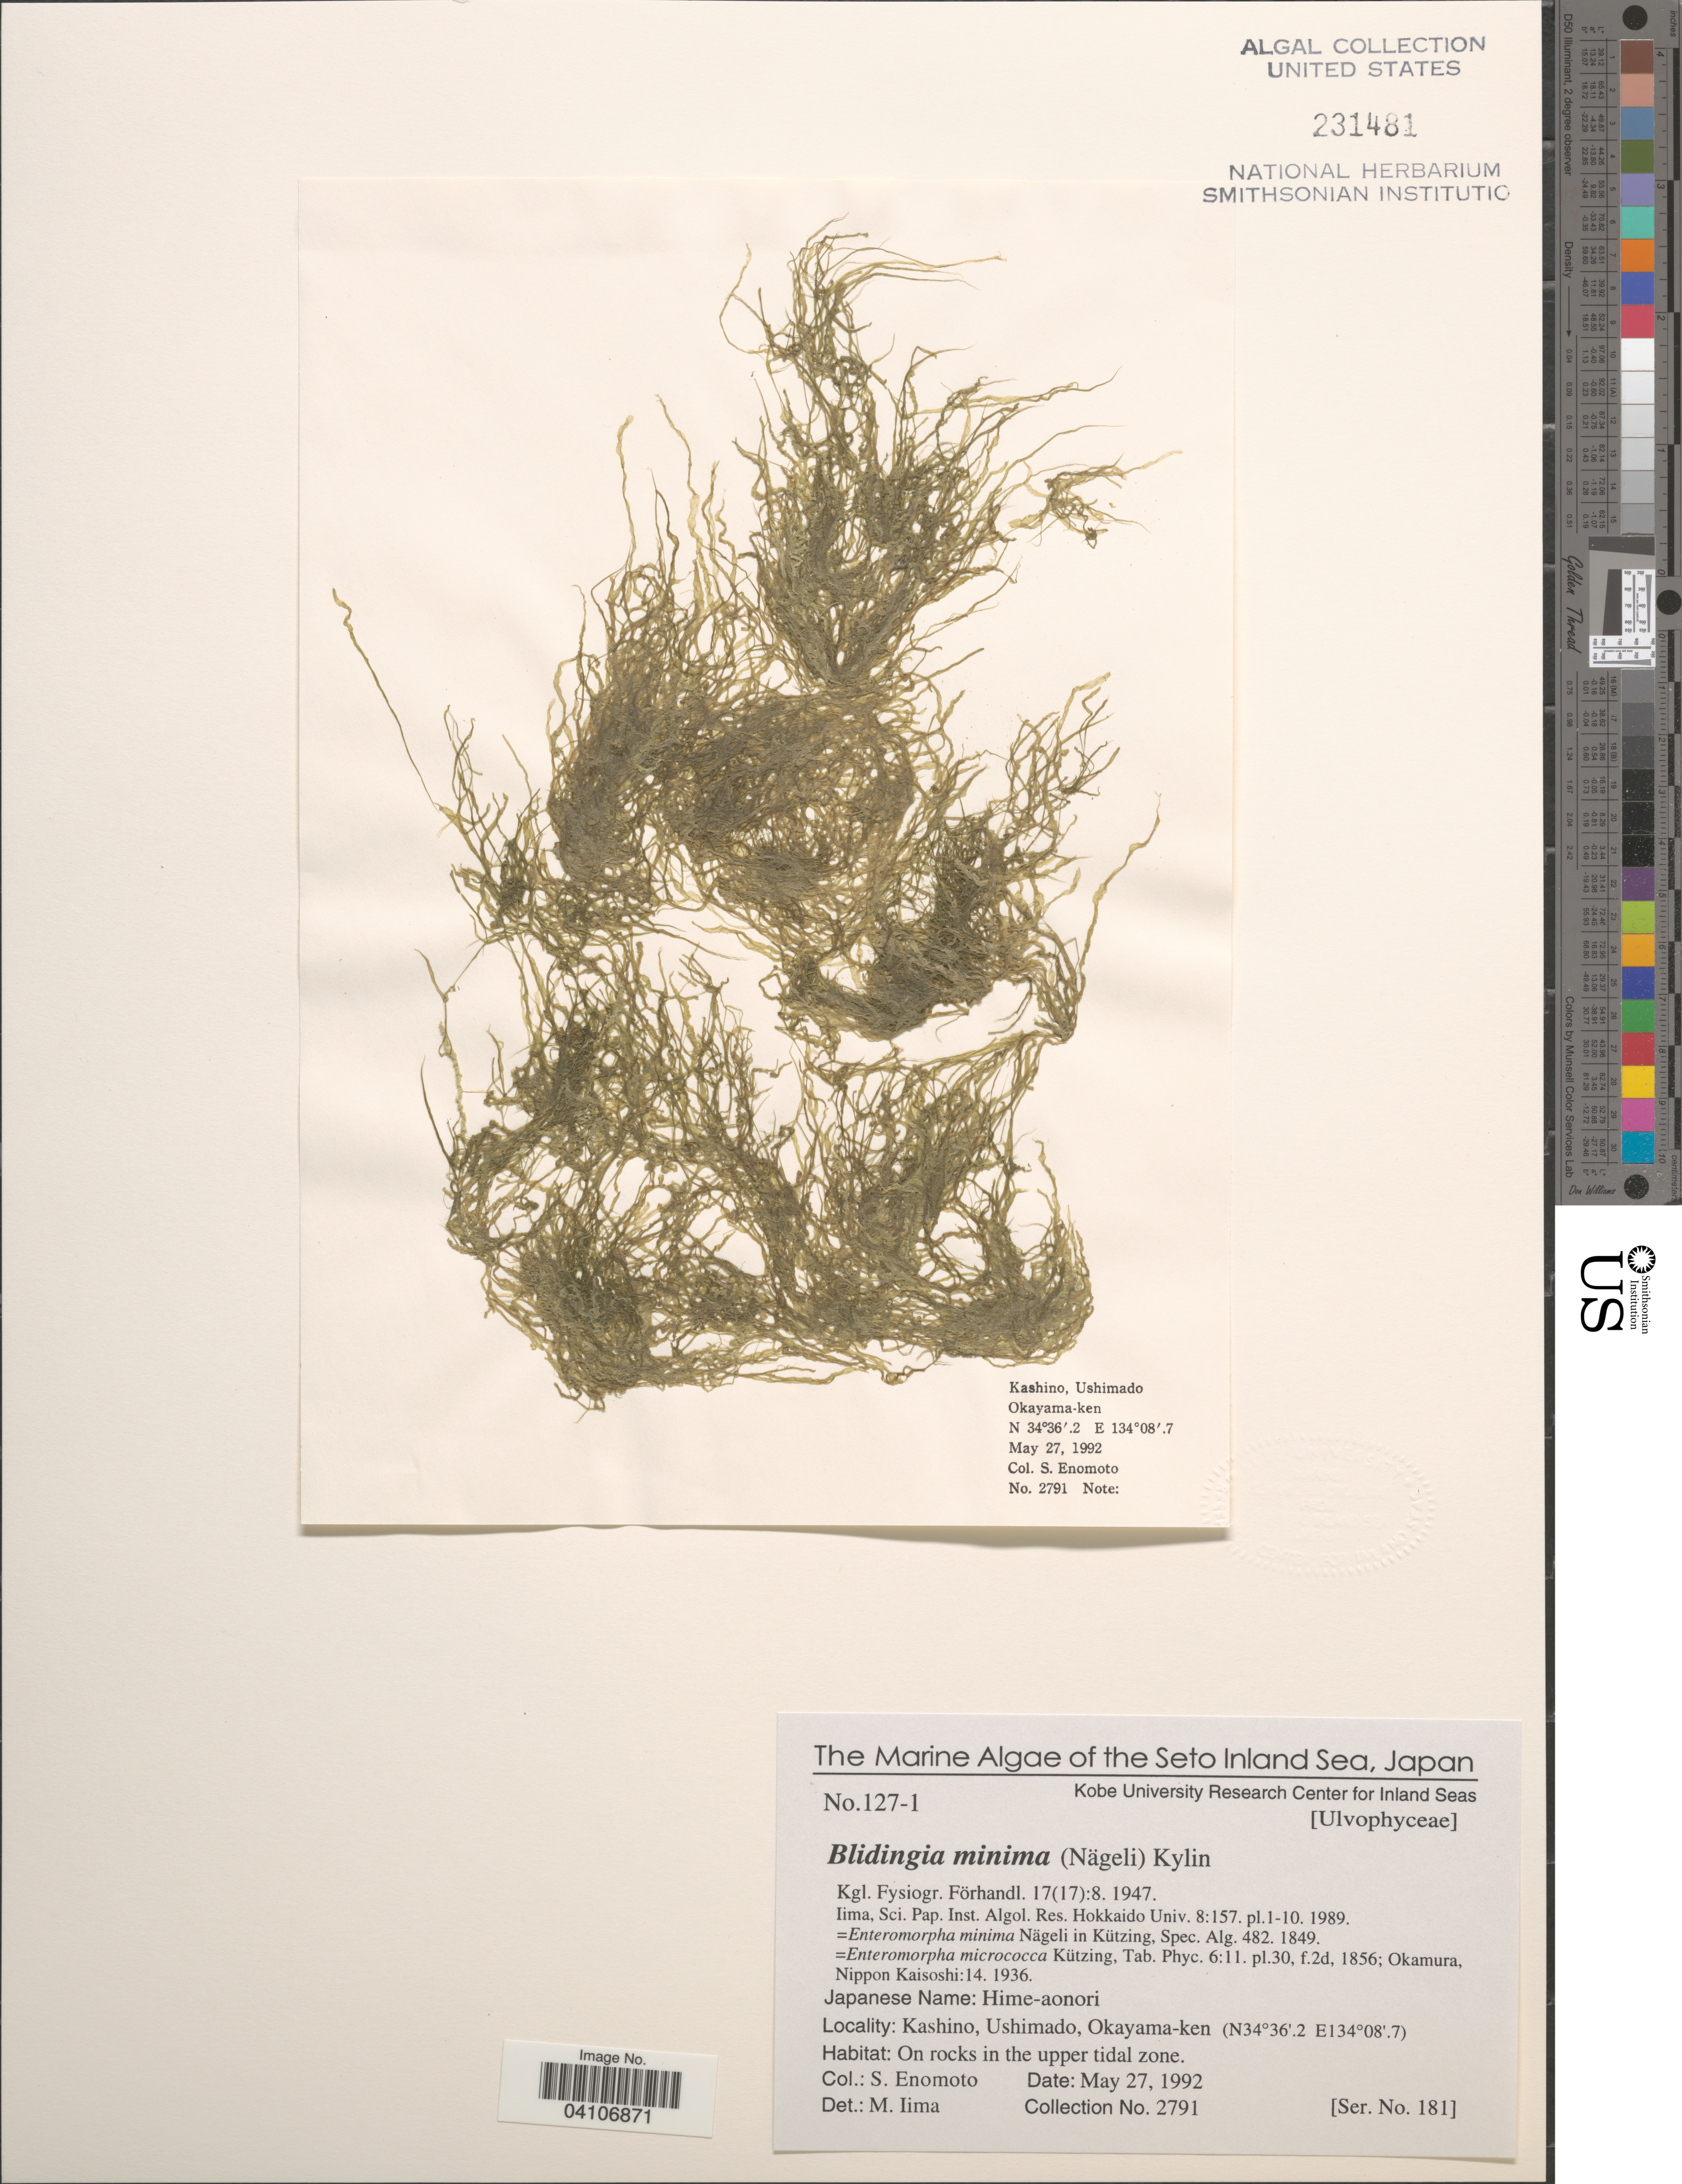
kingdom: Plantae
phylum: Chlorophyta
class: Ulvophyceae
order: Ulvales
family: Kornmanniaceae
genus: Blidingia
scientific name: Blidingia minima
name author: Nägeli ex Kütz.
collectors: S. Enomoto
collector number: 2791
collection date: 1992-05-27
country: Japan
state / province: Okayama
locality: The Seto Inland Sea. Kashino, Ushimado, Okayama-ken. On rocks in the upper tidal zone.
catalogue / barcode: US 231481